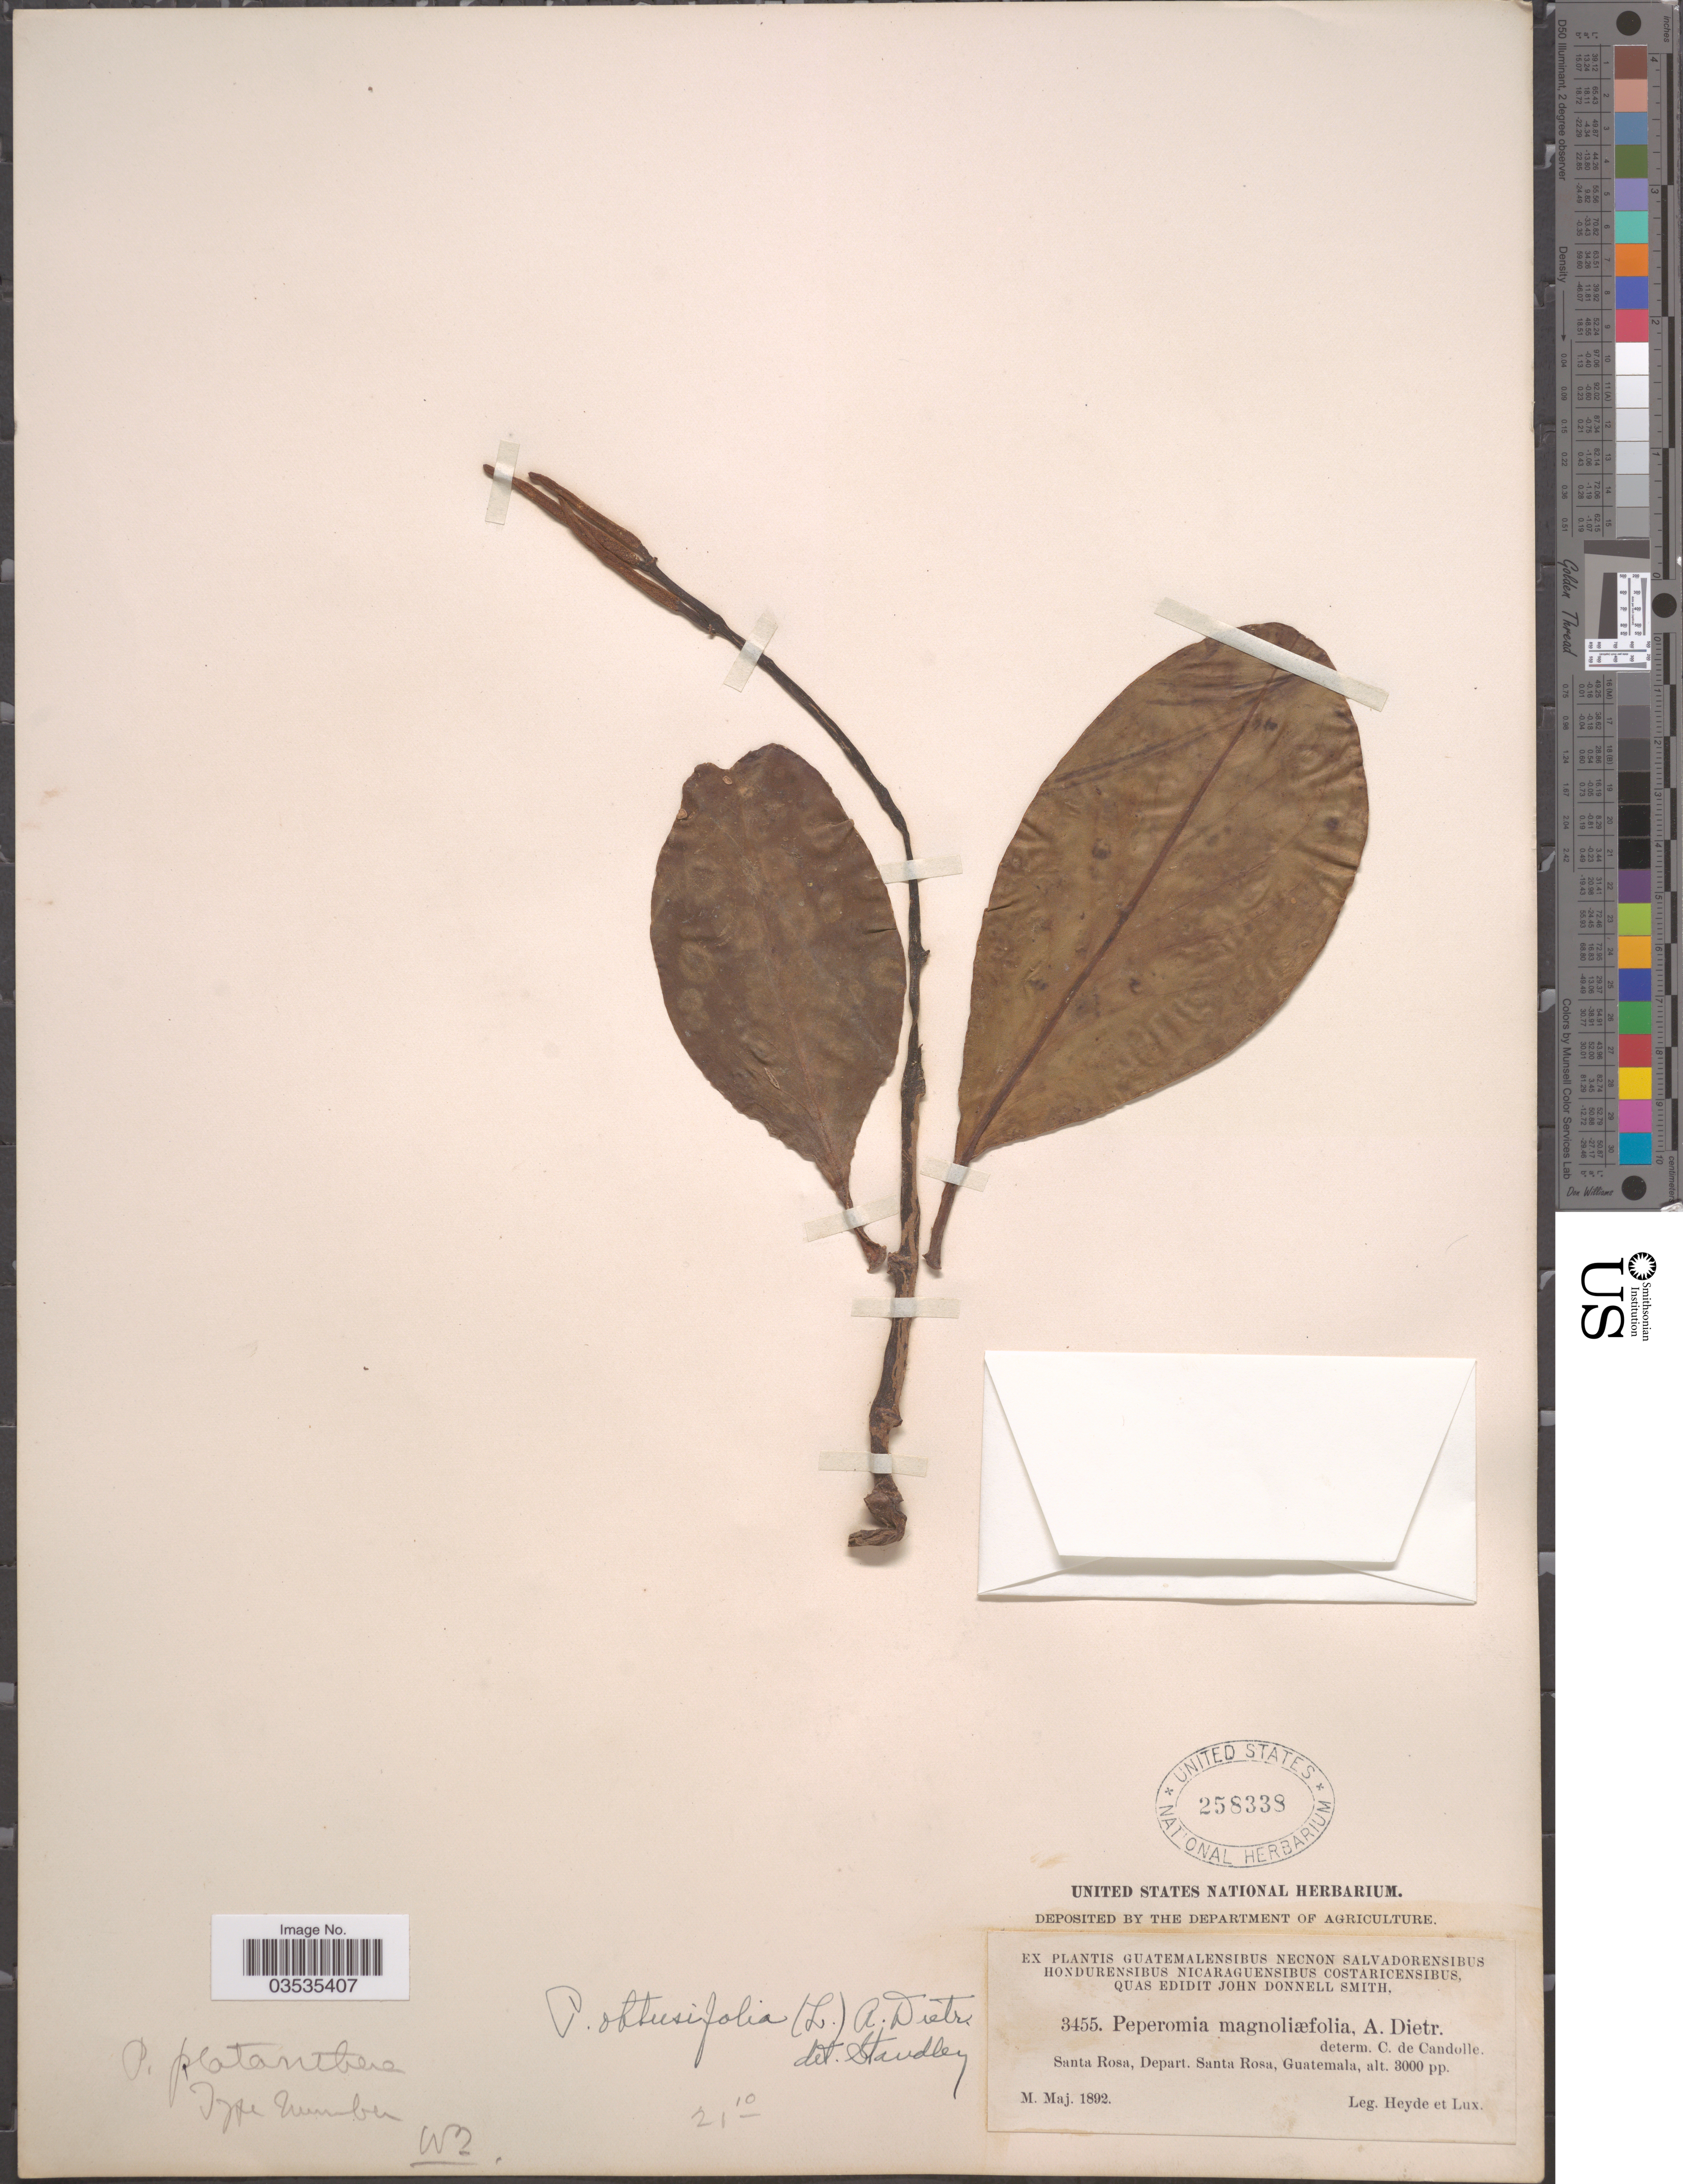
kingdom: Plantae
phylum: Tracheophyta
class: Magnoliopsida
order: Piperales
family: Piperaceae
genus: Peperomia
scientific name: Peperomia obtusifolia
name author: (L.) A. Dietr.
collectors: Heyde & Lux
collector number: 3455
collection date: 1892-05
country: Guatemala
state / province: Santa Rosa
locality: Santa Rosa, Depart. Santa Rosa.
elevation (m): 914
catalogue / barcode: US 258338